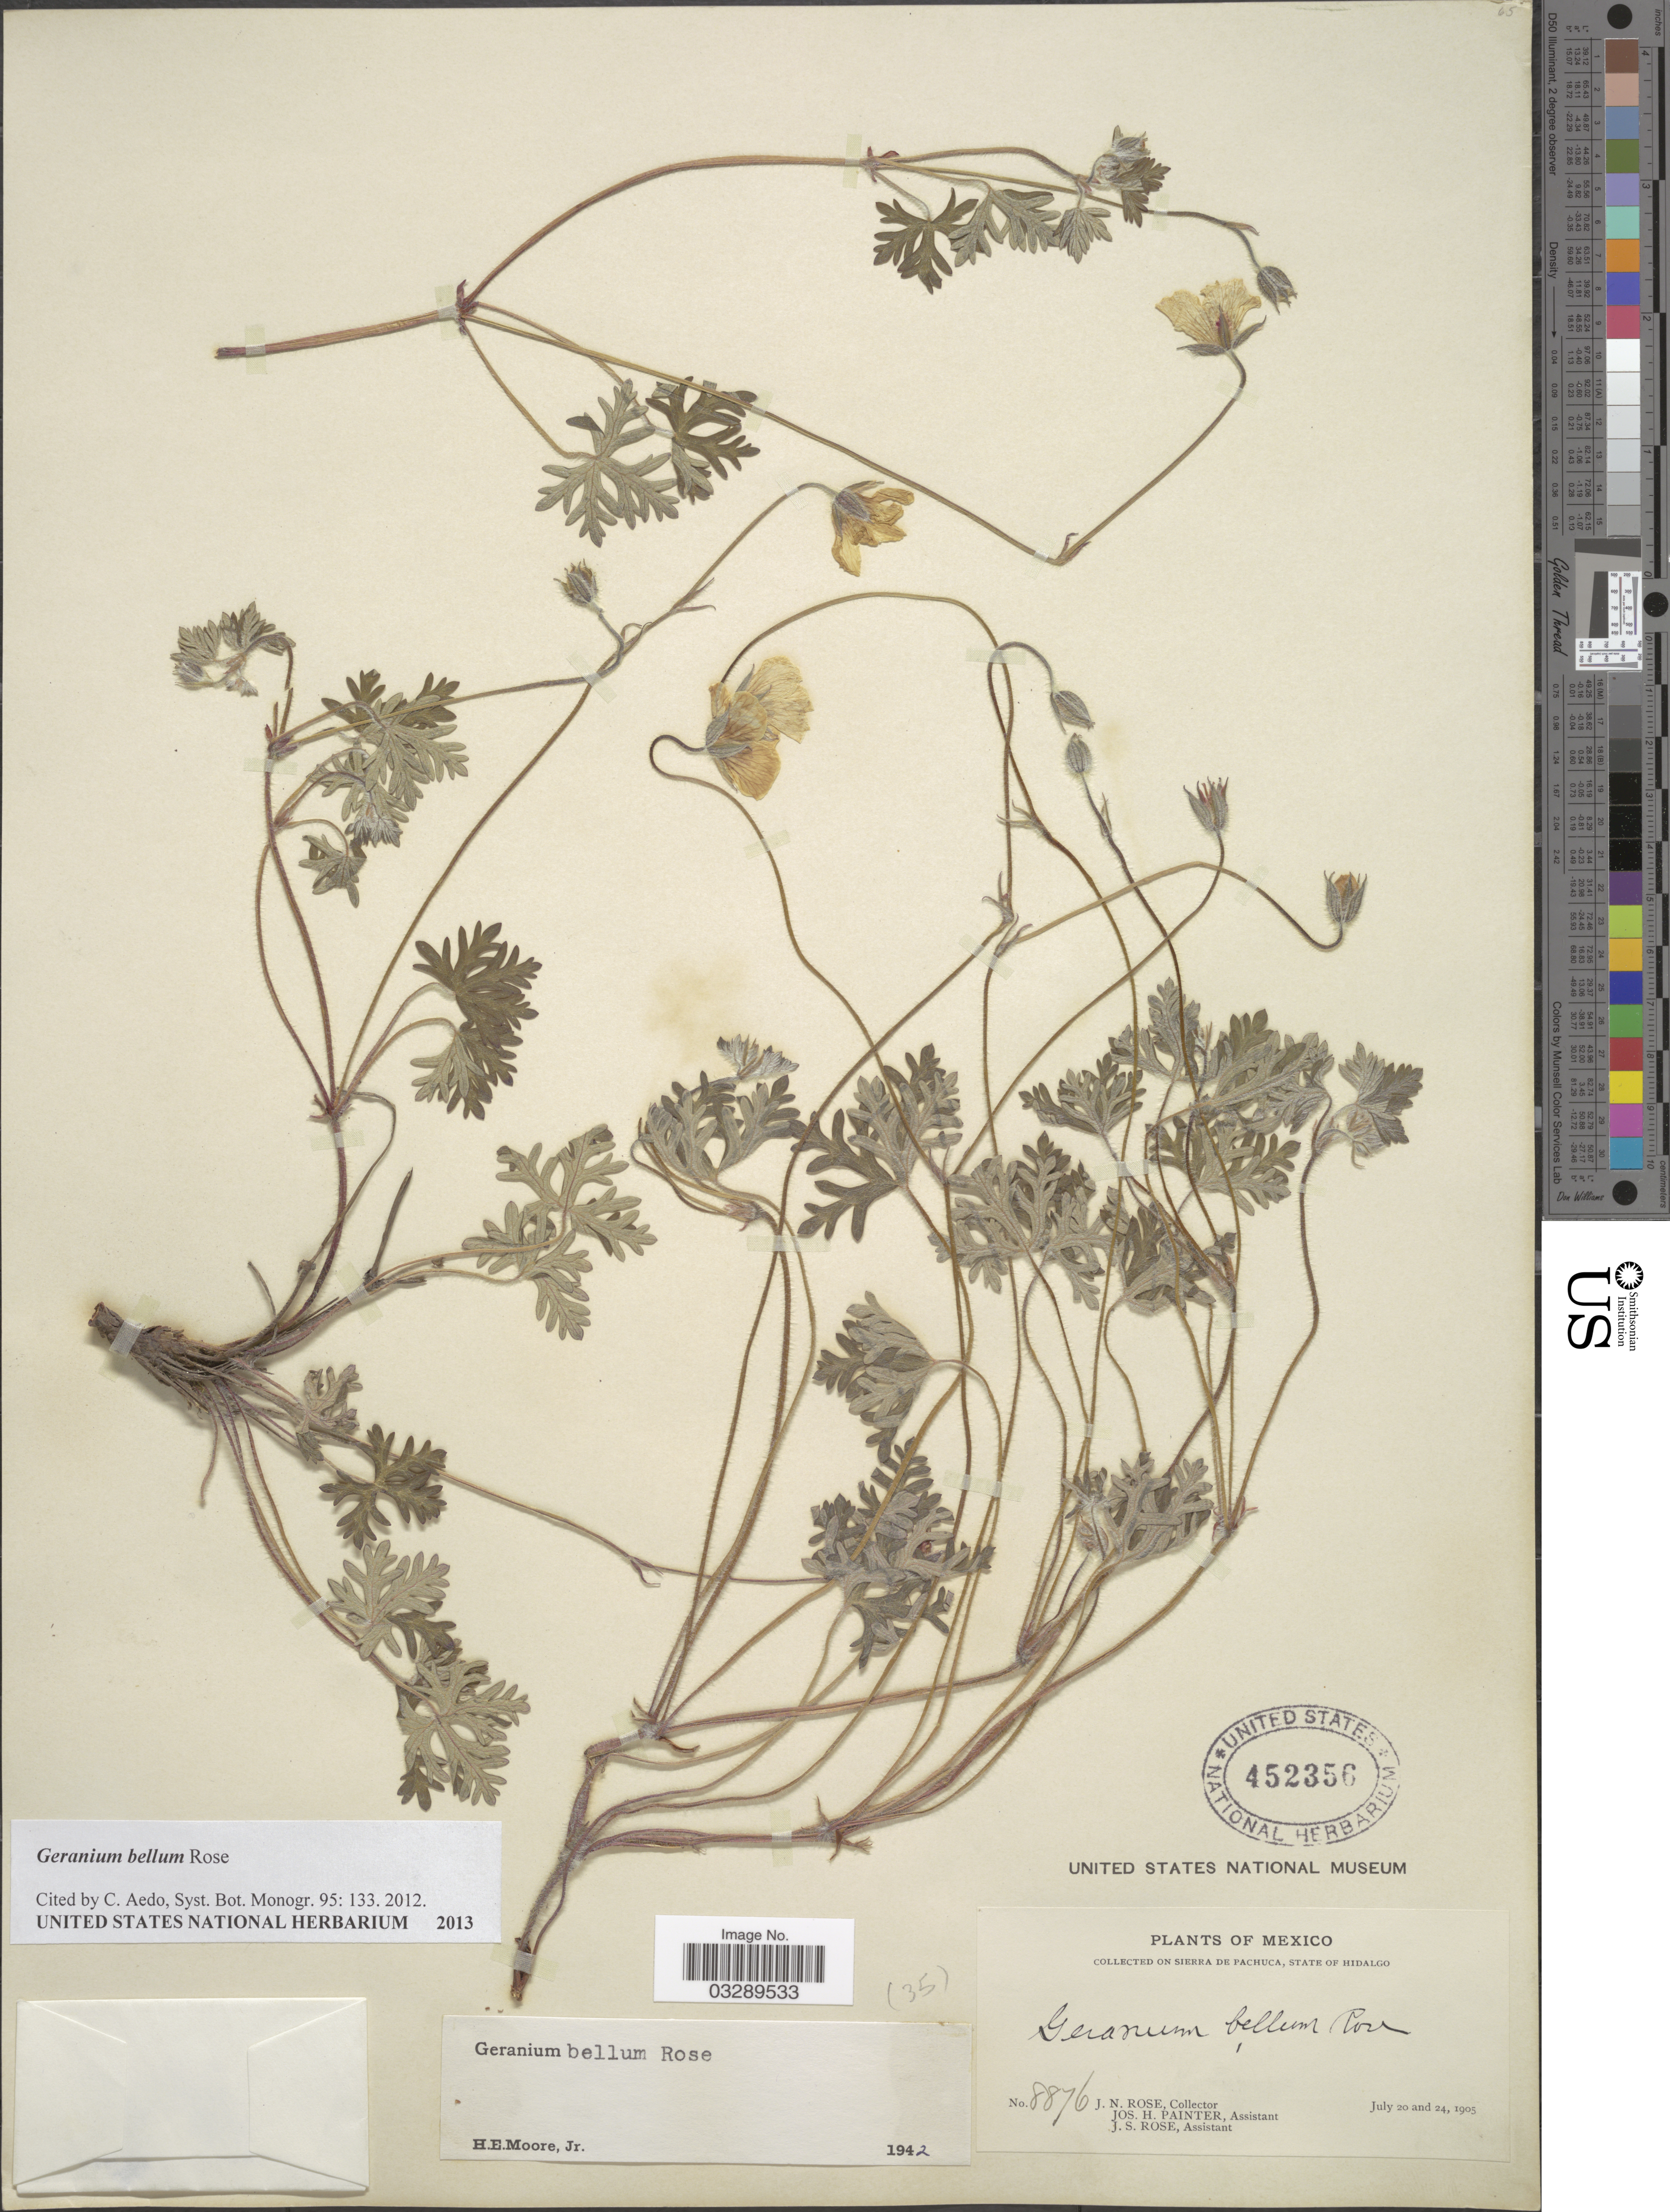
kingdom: Plantae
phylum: Tracheophyta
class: Magnoliopsida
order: Geraniales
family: Geraniaceae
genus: Geranium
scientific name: Geranium bellum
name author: Rose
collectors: J. N. Rose, J. H. Painter & J. S. Rose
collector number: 8876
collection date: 1905-07-20/1905-07-24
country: Mexico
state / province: Hidalgo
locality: Collected on Sierra de Pachuca, State of Hidalgo.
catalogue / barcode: US 452356